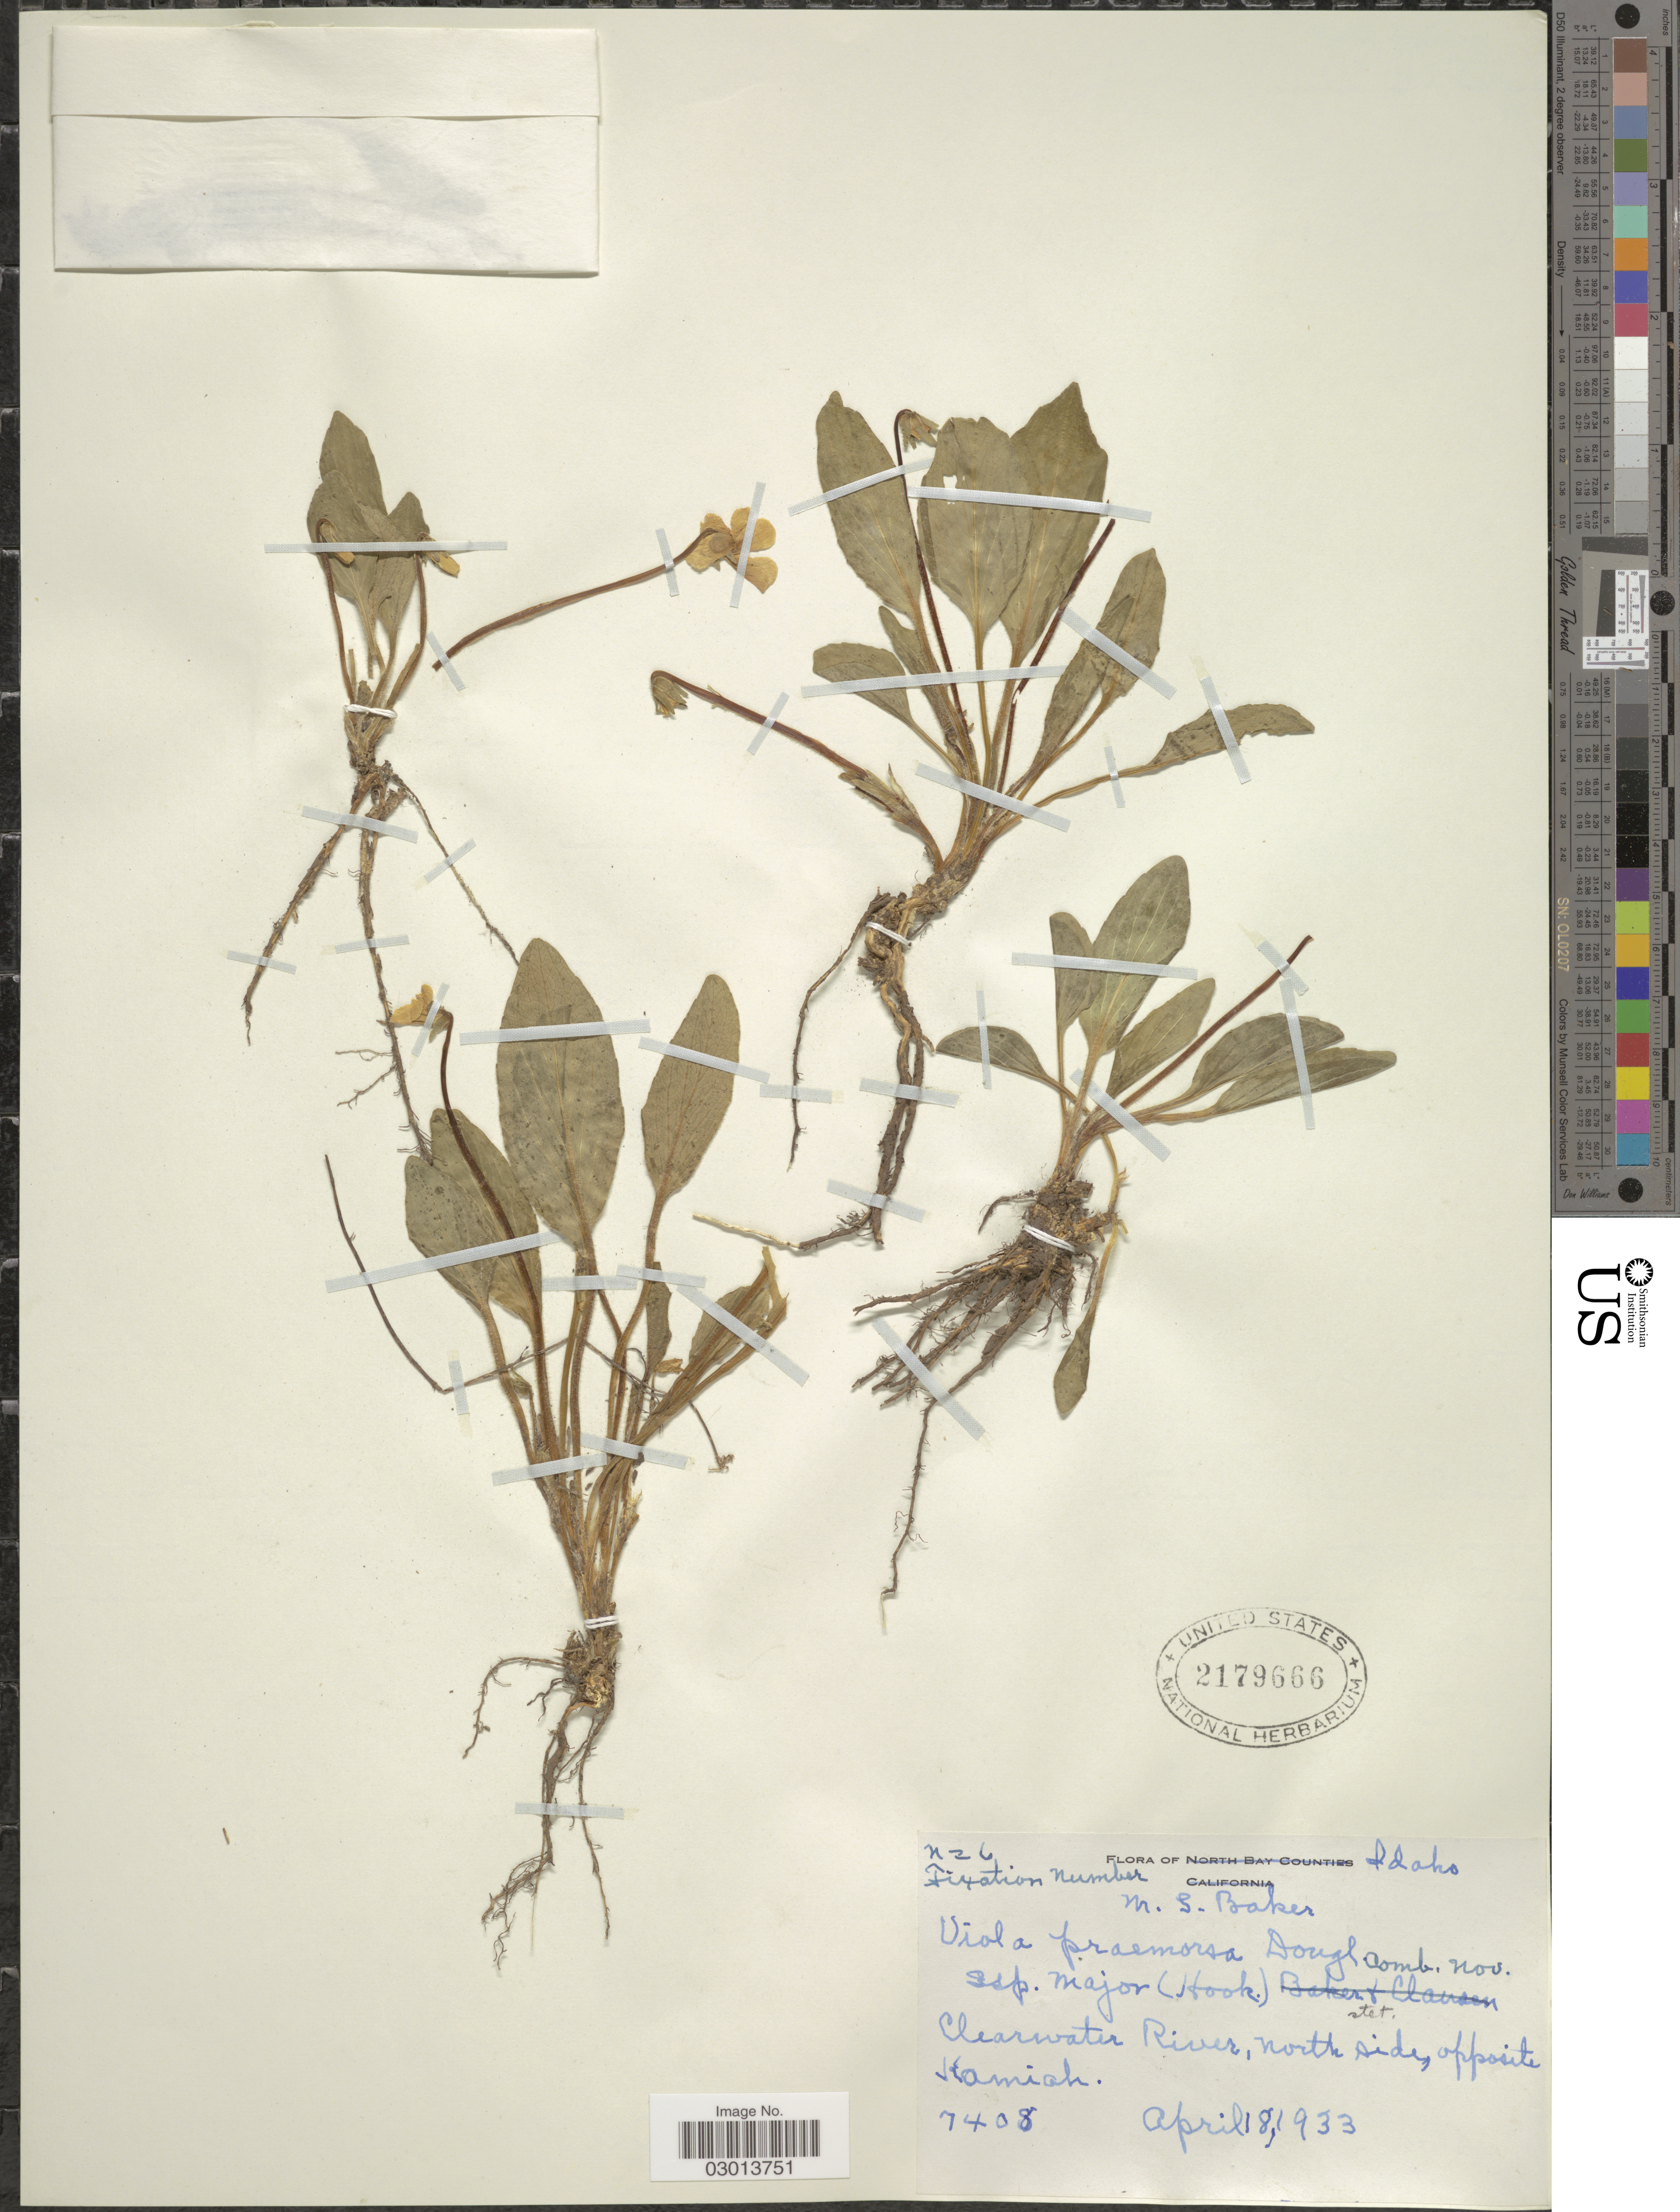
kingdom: Plantae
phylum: Tracheophyta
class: Magnoliopsida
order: Malpighiales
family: Violaceae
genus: Viola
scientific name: Viola praemorsa subsp. major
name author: (Hook.) M.S. Baker & Clausen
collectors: M. S. Baker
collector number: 7408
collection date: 1933-04-18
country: United States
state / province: Idaho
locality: Clearwater River, north side, opposite Kamiah.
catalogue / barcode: US 2179666